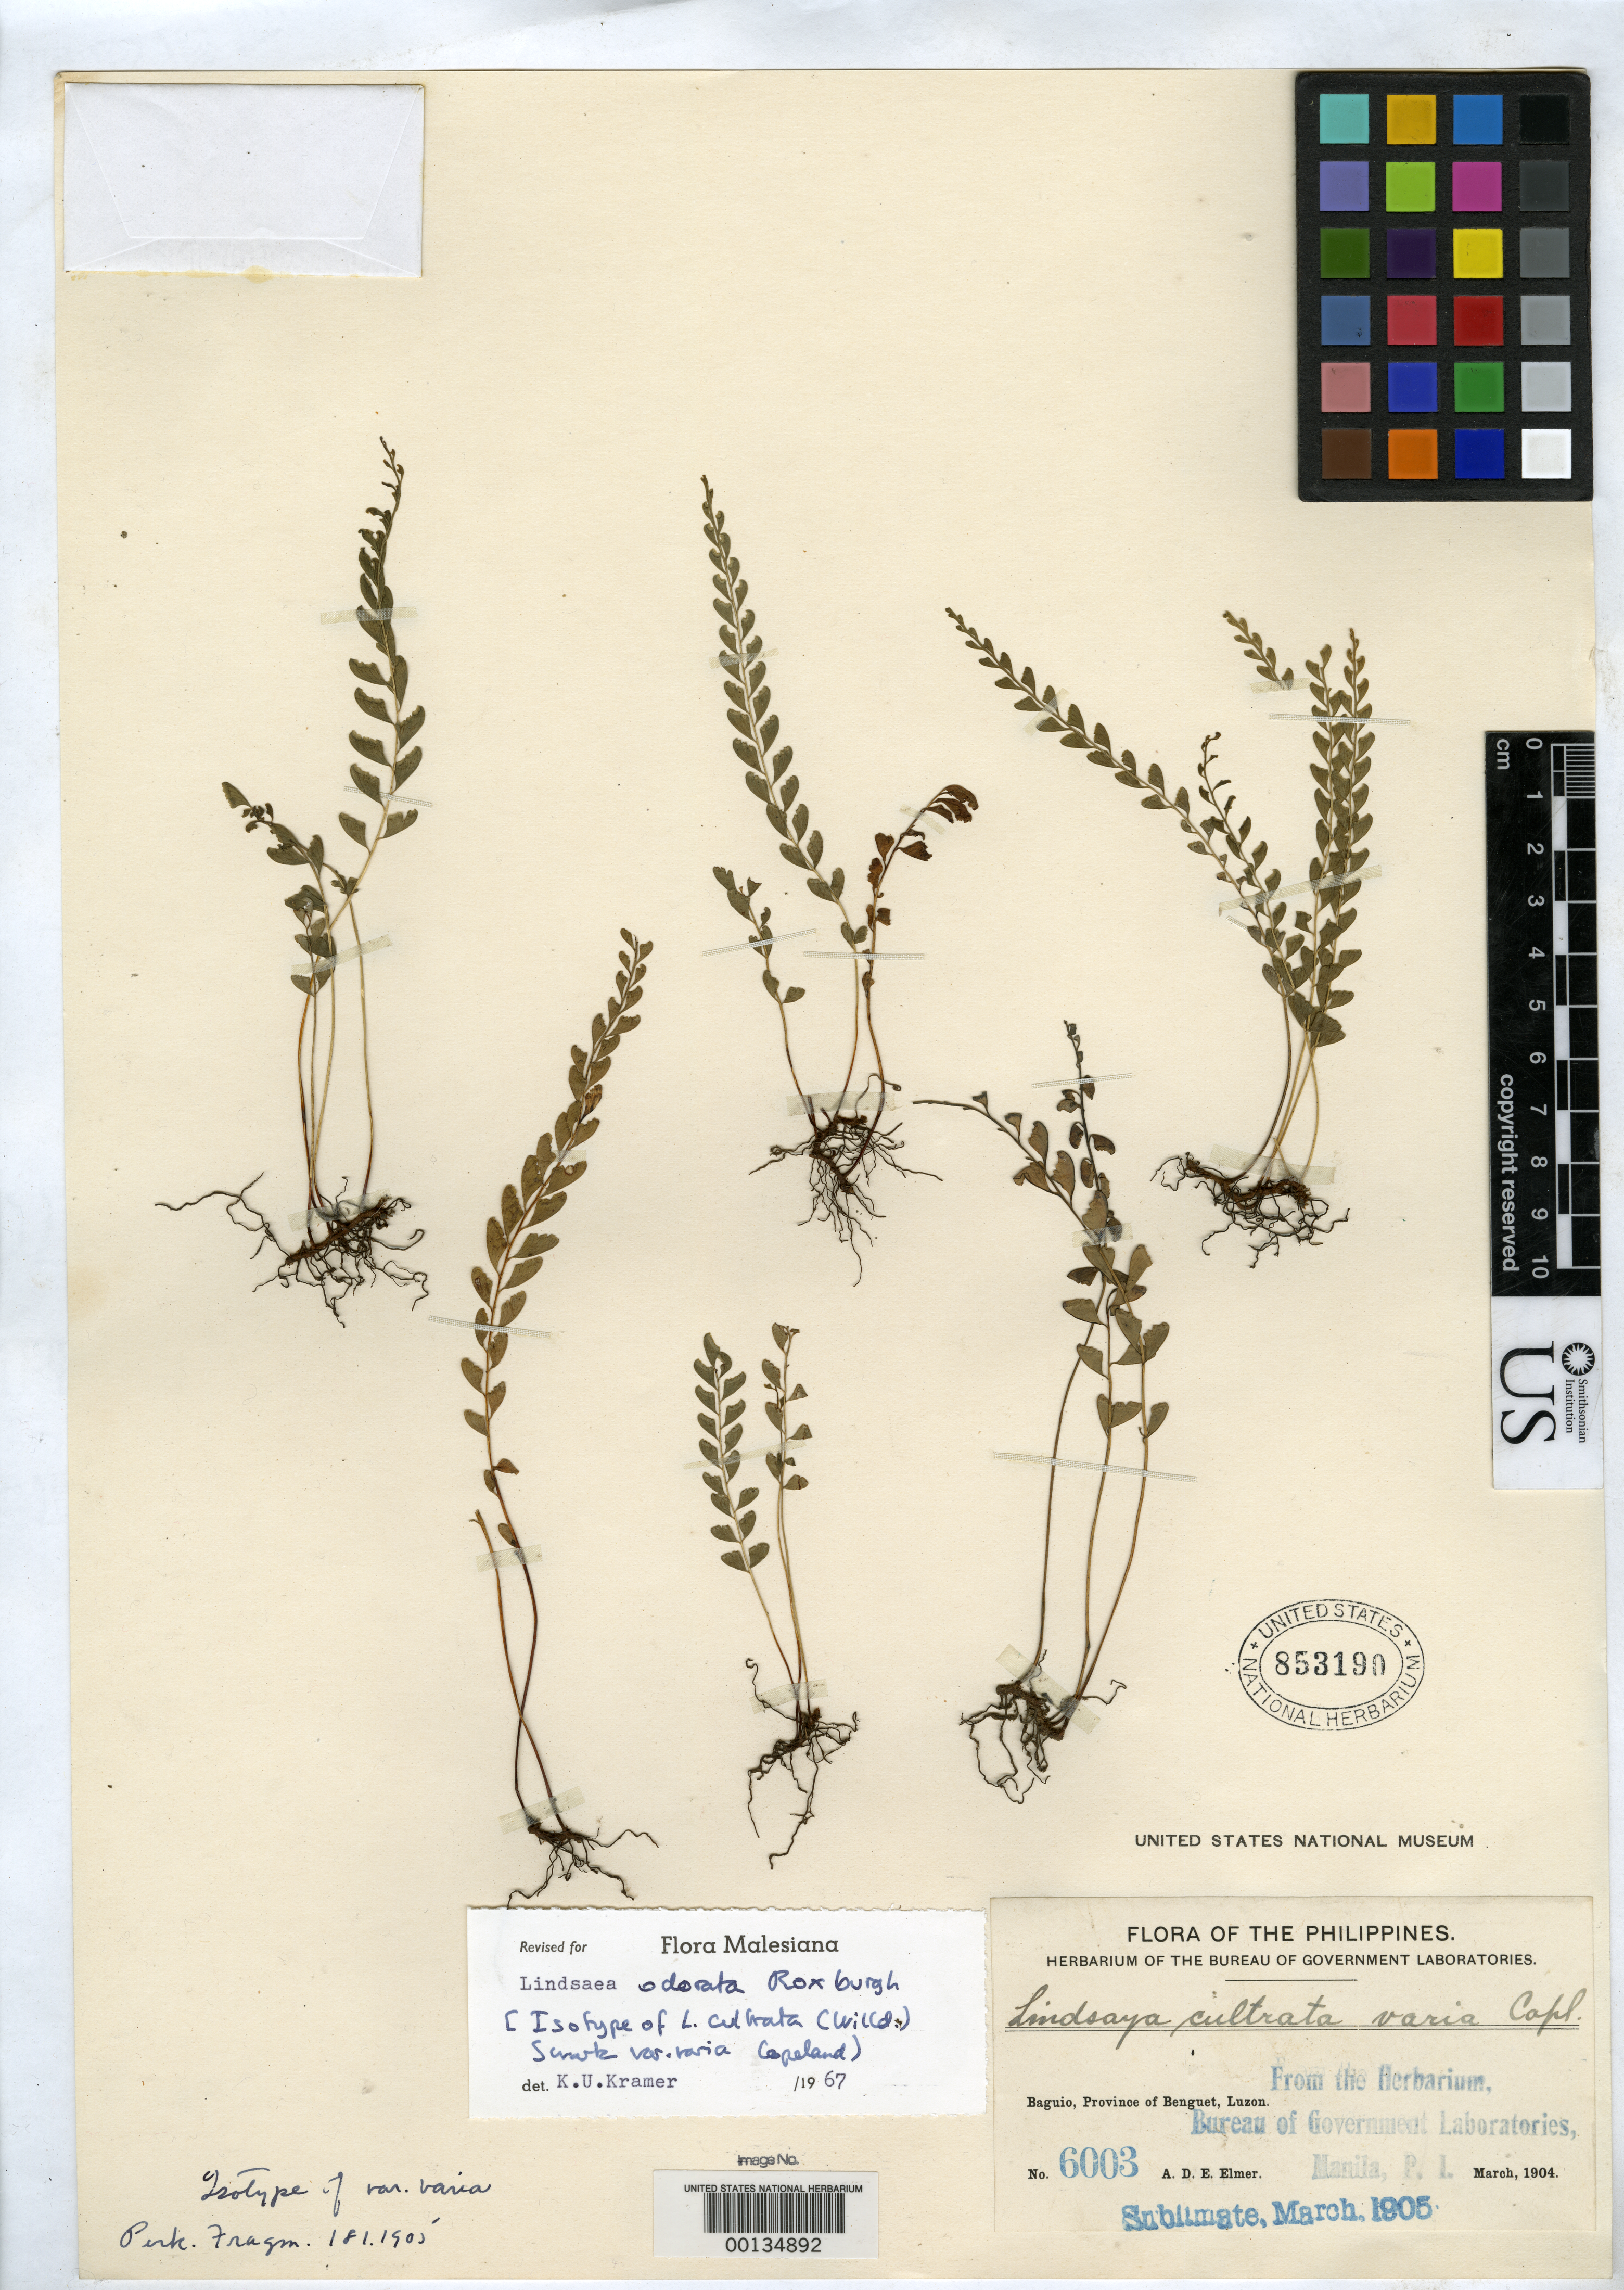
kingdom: Plantae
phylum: Tracheophyta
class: Polypodiopsida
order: Polypodiales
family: Lindsaeaceae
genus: Lindsaea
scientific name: Lindsaea cultrata var. varia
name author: Copel. in Perkins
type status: Type Collection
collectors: A. D. E. Elmer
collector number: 6003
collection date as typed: Mar 1905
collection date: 1905-03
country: Philippines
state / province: Cordillera (Administrative Region)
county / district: Benguet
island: Luzon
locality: Baguio.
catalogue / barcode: US 853190